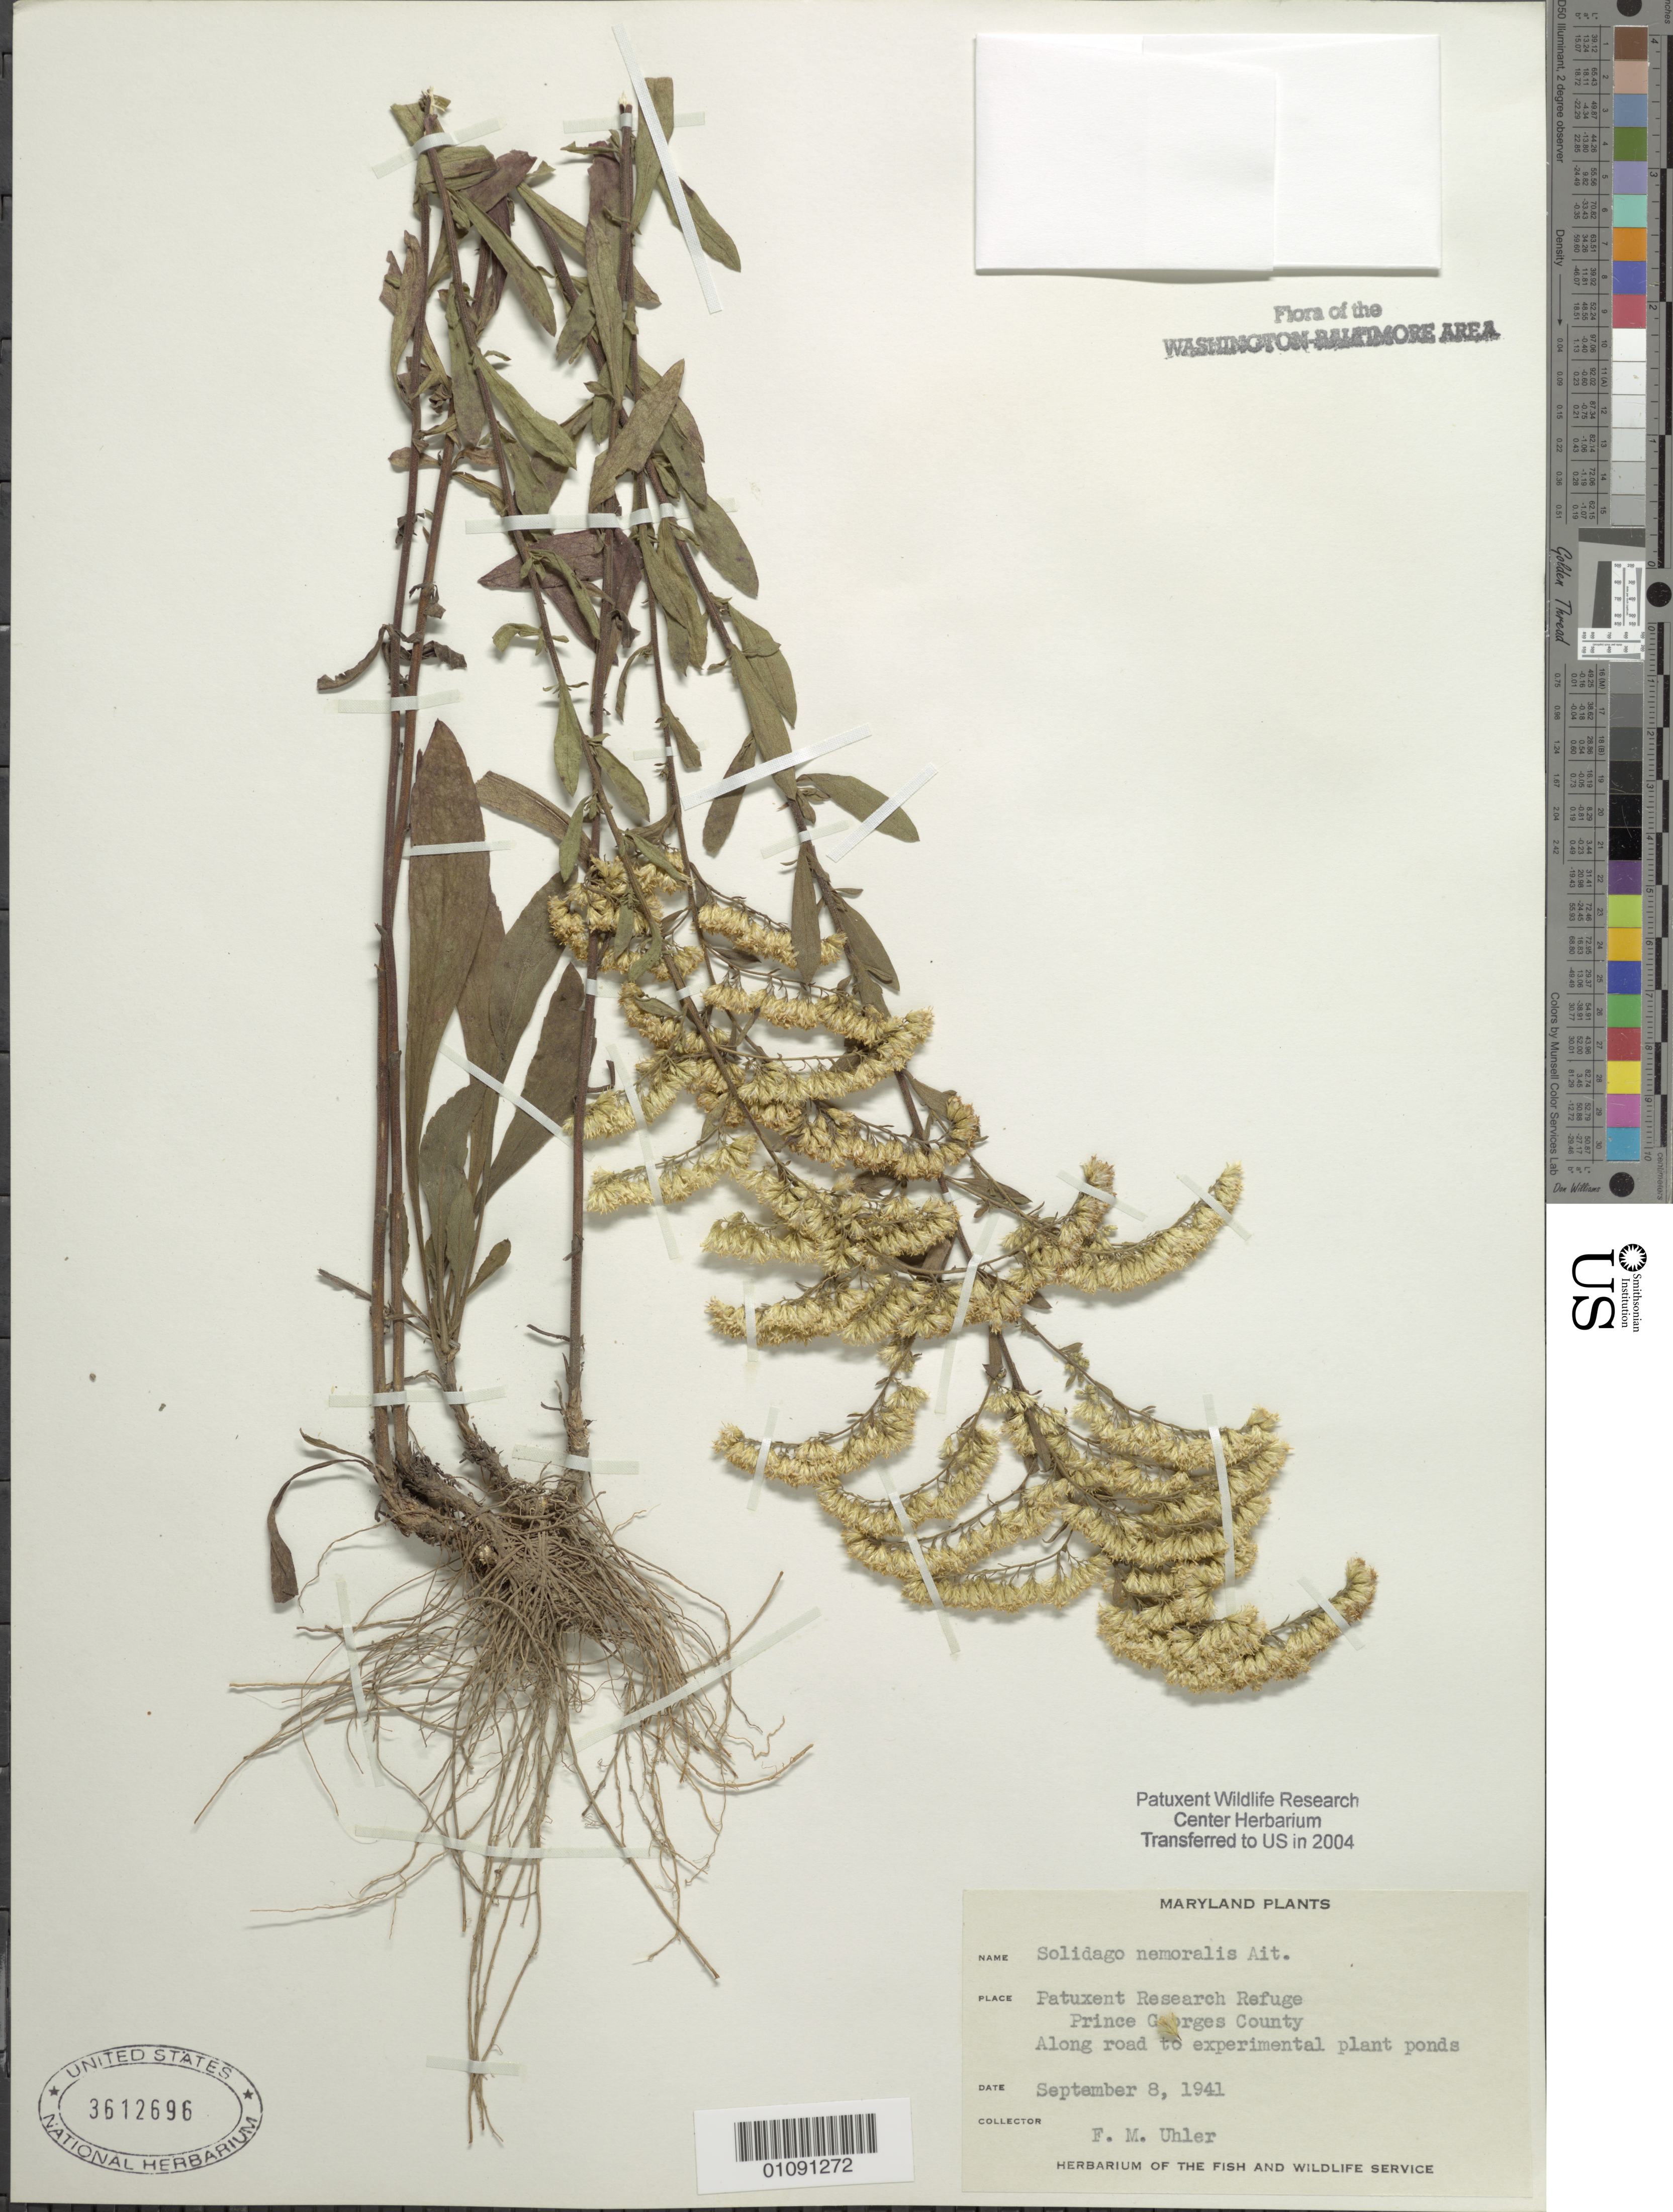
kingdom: Plantae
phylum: Tracheophyta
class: Magnoliopsida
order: Asterales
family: Asteraceae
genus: Solidago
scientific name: Solidago nemoralis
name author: Aiton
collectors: F. M. Uhler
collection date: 1941-09-08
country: United States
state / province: Maryland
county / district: Prince George's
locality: Patuxent Wildlife Refuge.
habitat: Along road to experimental plant ponds.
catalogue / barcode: US 3612696